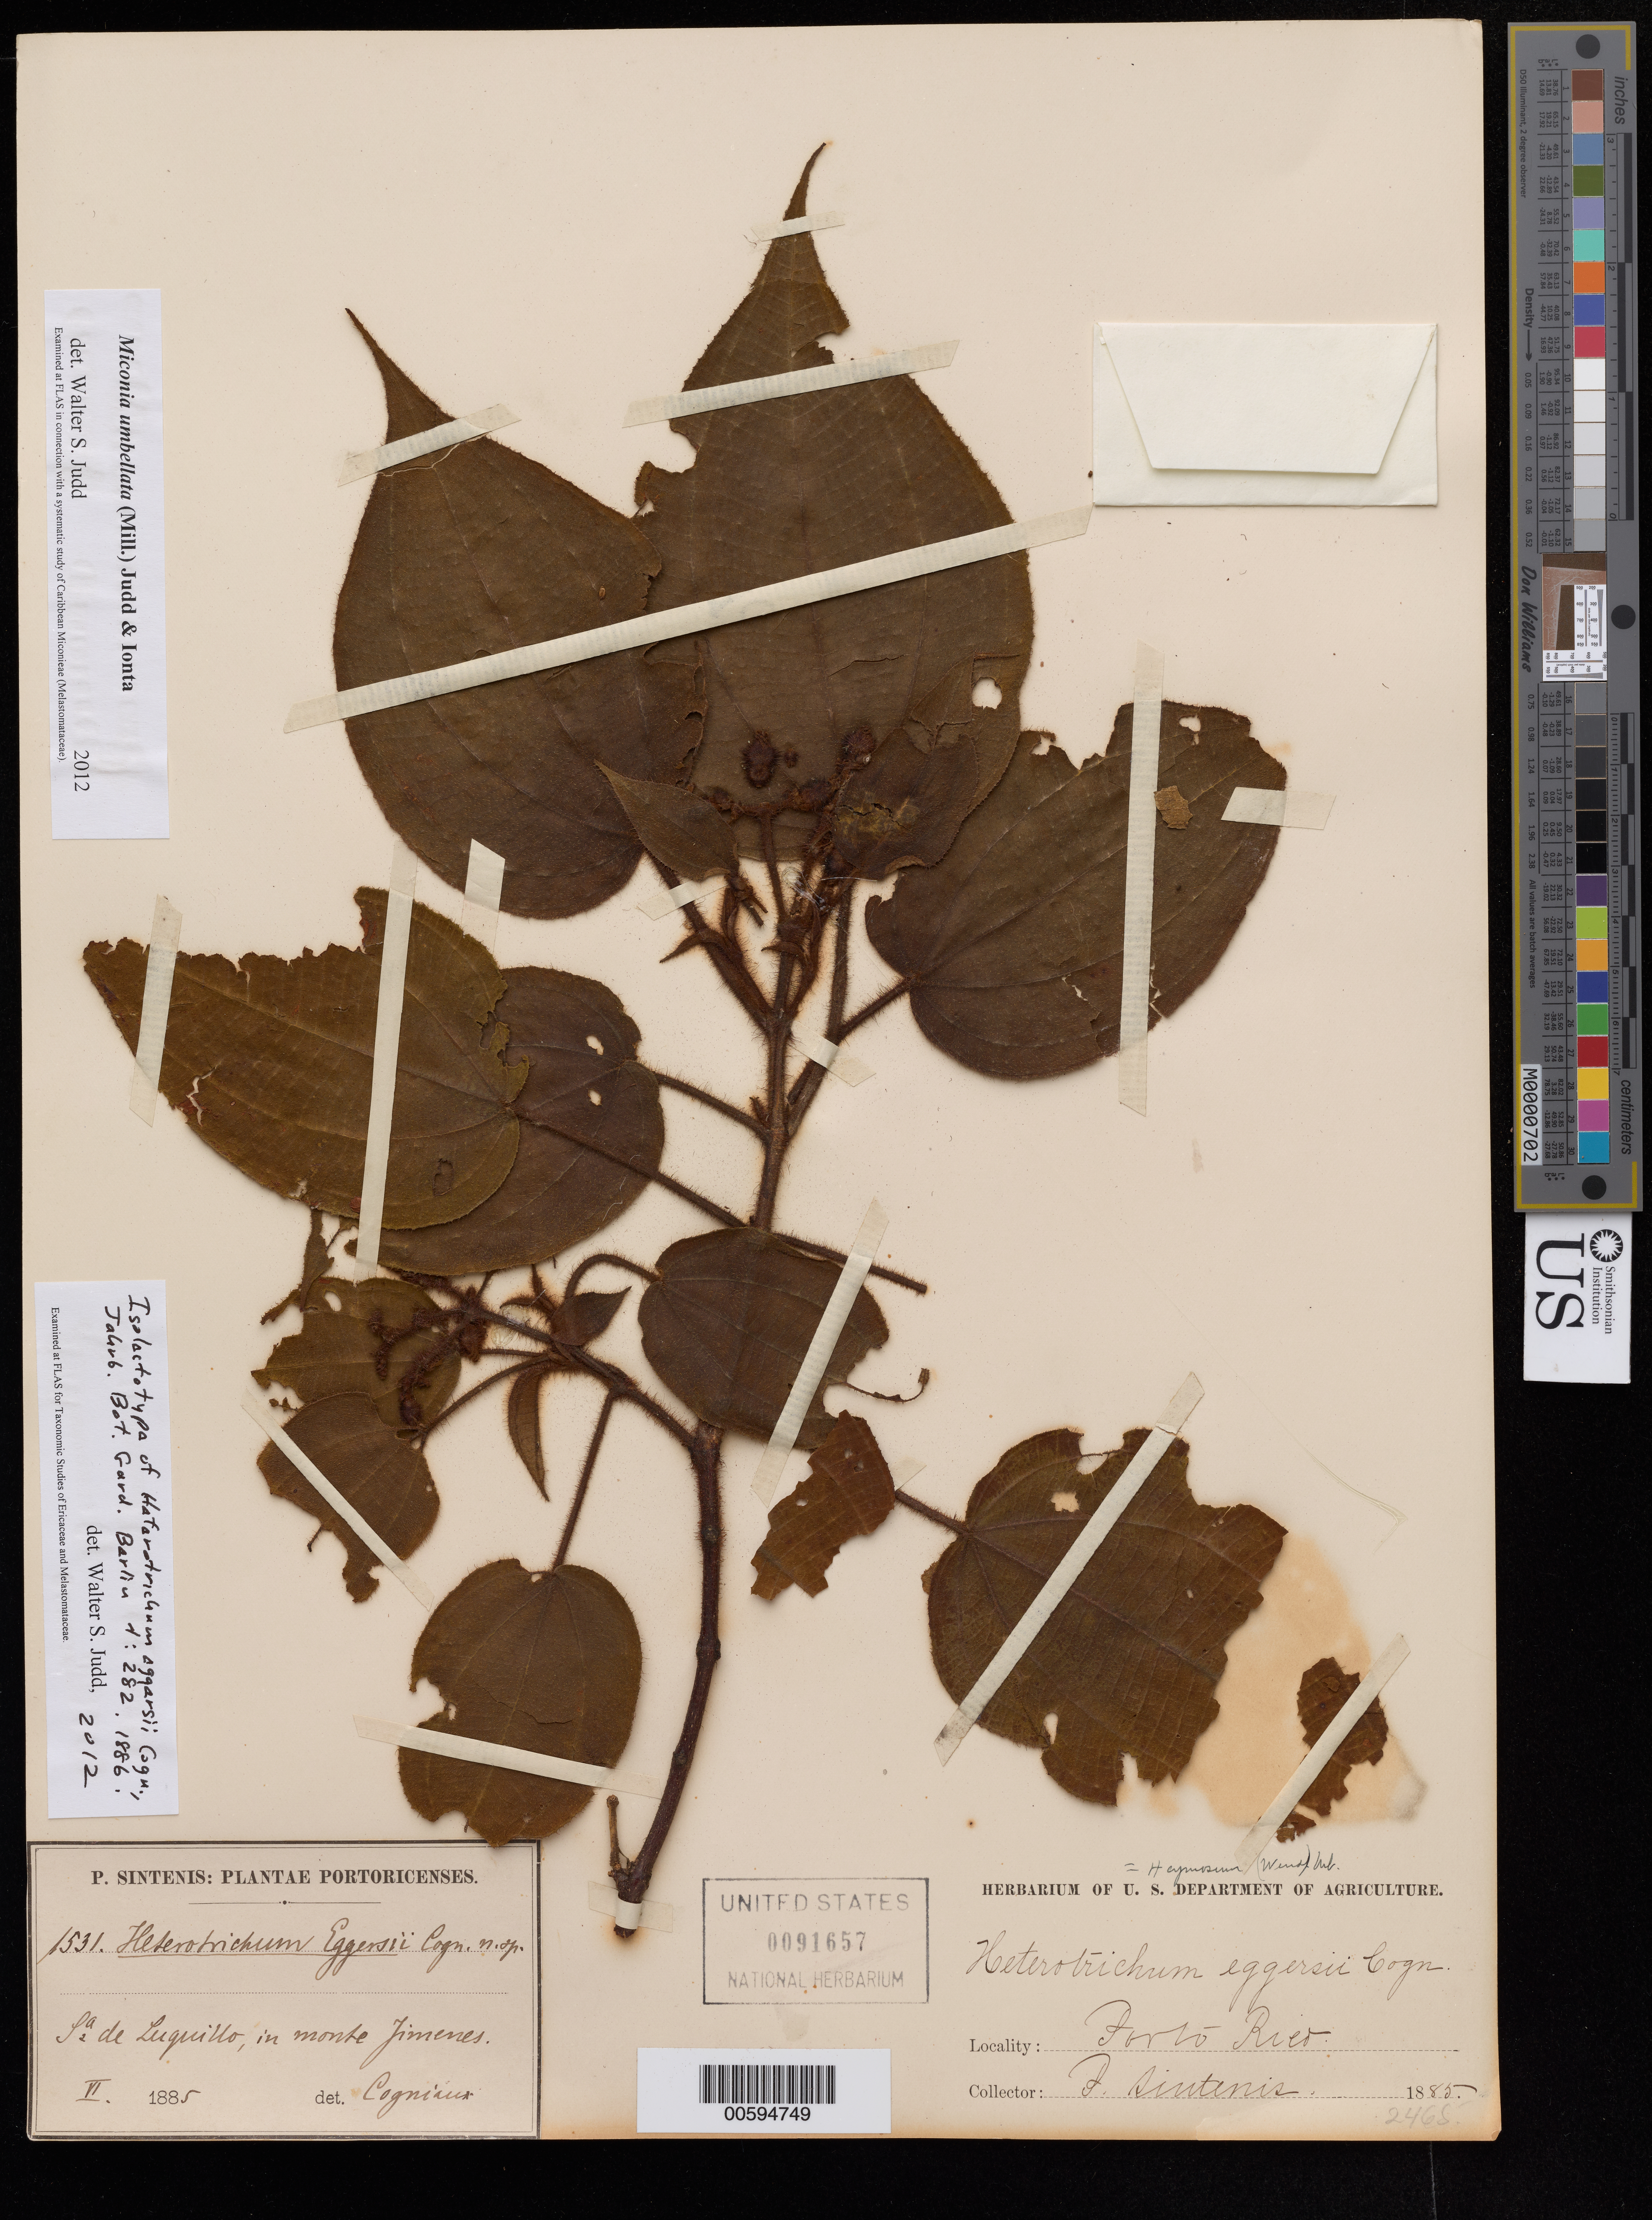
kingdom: Plantae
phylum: Tracheophyta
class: Magnoliopsida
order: Myrtales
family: Melastomataceae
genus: Heterotrichum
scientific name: Heterotrichum eggersii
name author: Cogn.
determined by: Judd, Walter S.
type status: Isolectotype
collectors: P. Sintenis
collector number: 1531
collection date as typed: Jun 1885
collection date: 1885-06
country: Puerto Rico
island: Greater Antilles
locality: Sierra de Luquillo, in monte Jimenes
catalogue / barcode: US 91657